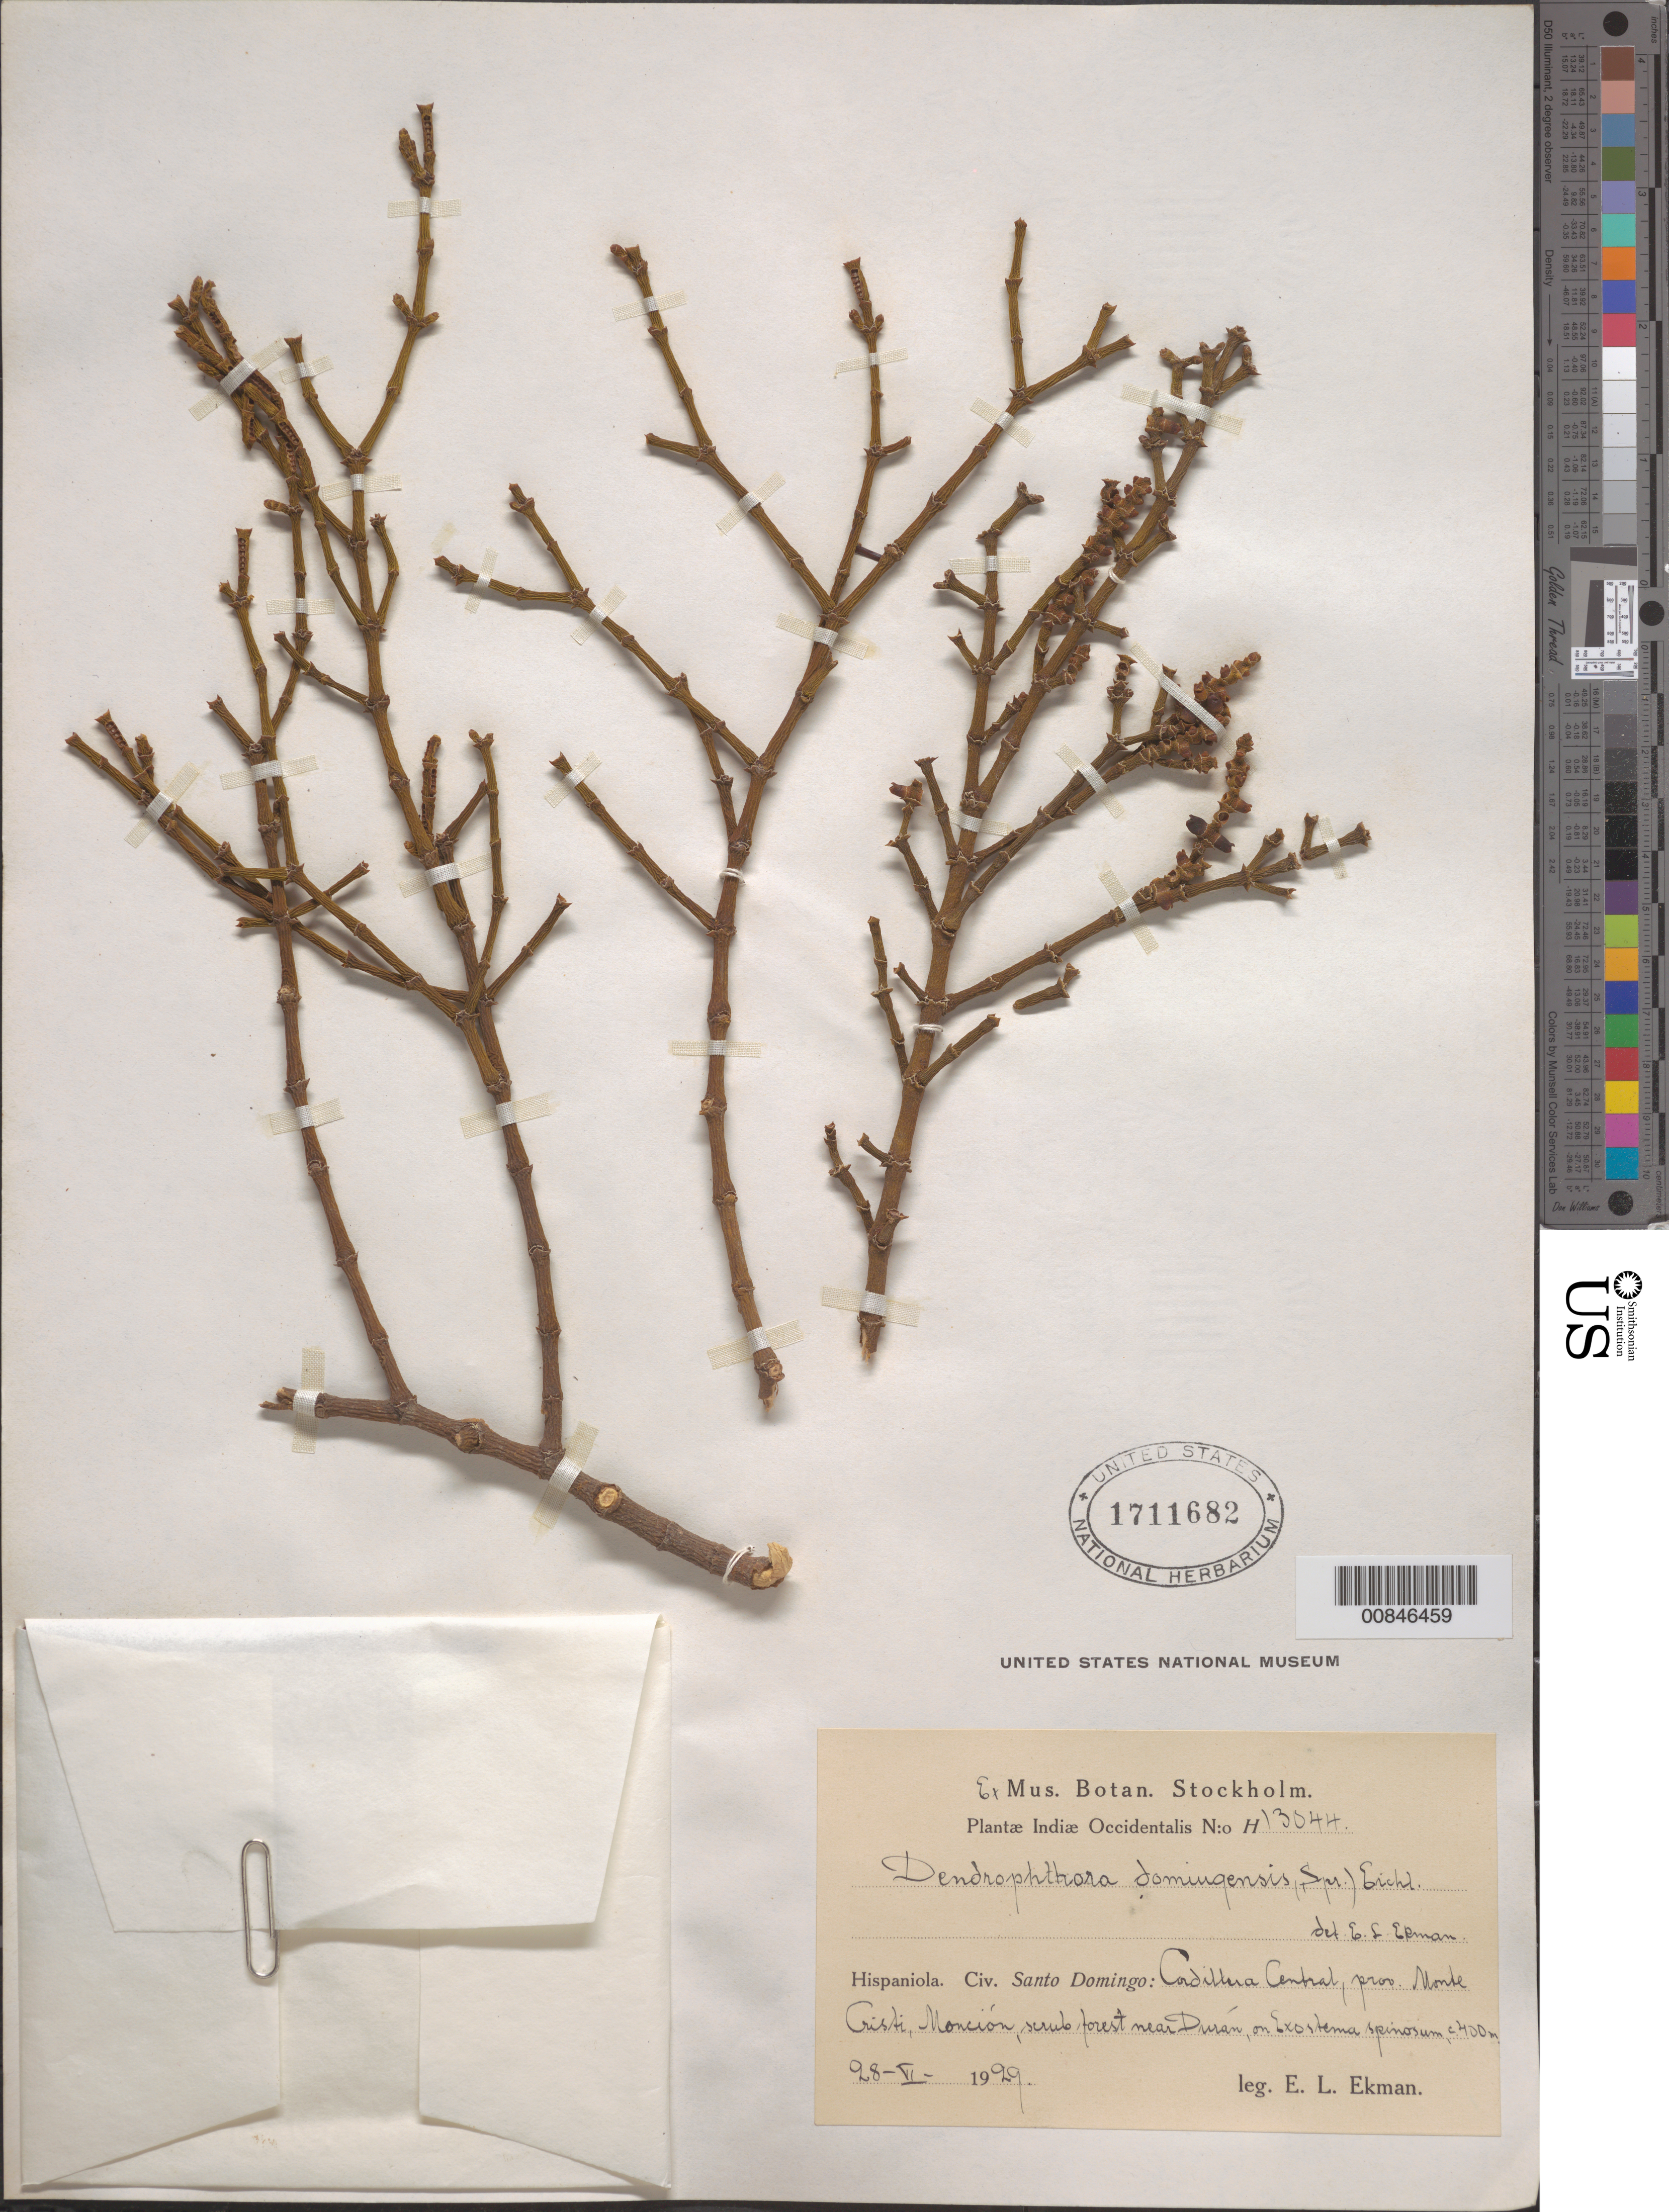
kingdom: Plantae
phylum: Tracheophyta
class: Magnoliopsida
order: Santalales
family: Viscaceae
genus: Dendrophthora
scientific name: Dendrophthora domingensis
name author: (Spreng.) Eichler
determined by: Ekman, E. L.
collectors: E. L. Ekman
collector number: H 13044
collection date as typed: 28 Jun 1929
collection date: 1929-06-28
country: Dominican Republic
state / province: Monte Cristi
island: Hispaniola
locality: Cordillera Central, Monción, scrub forest near Durán.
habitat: On Exostema spinosum. Scrub forest.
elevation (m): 400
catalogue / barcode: US 1711682